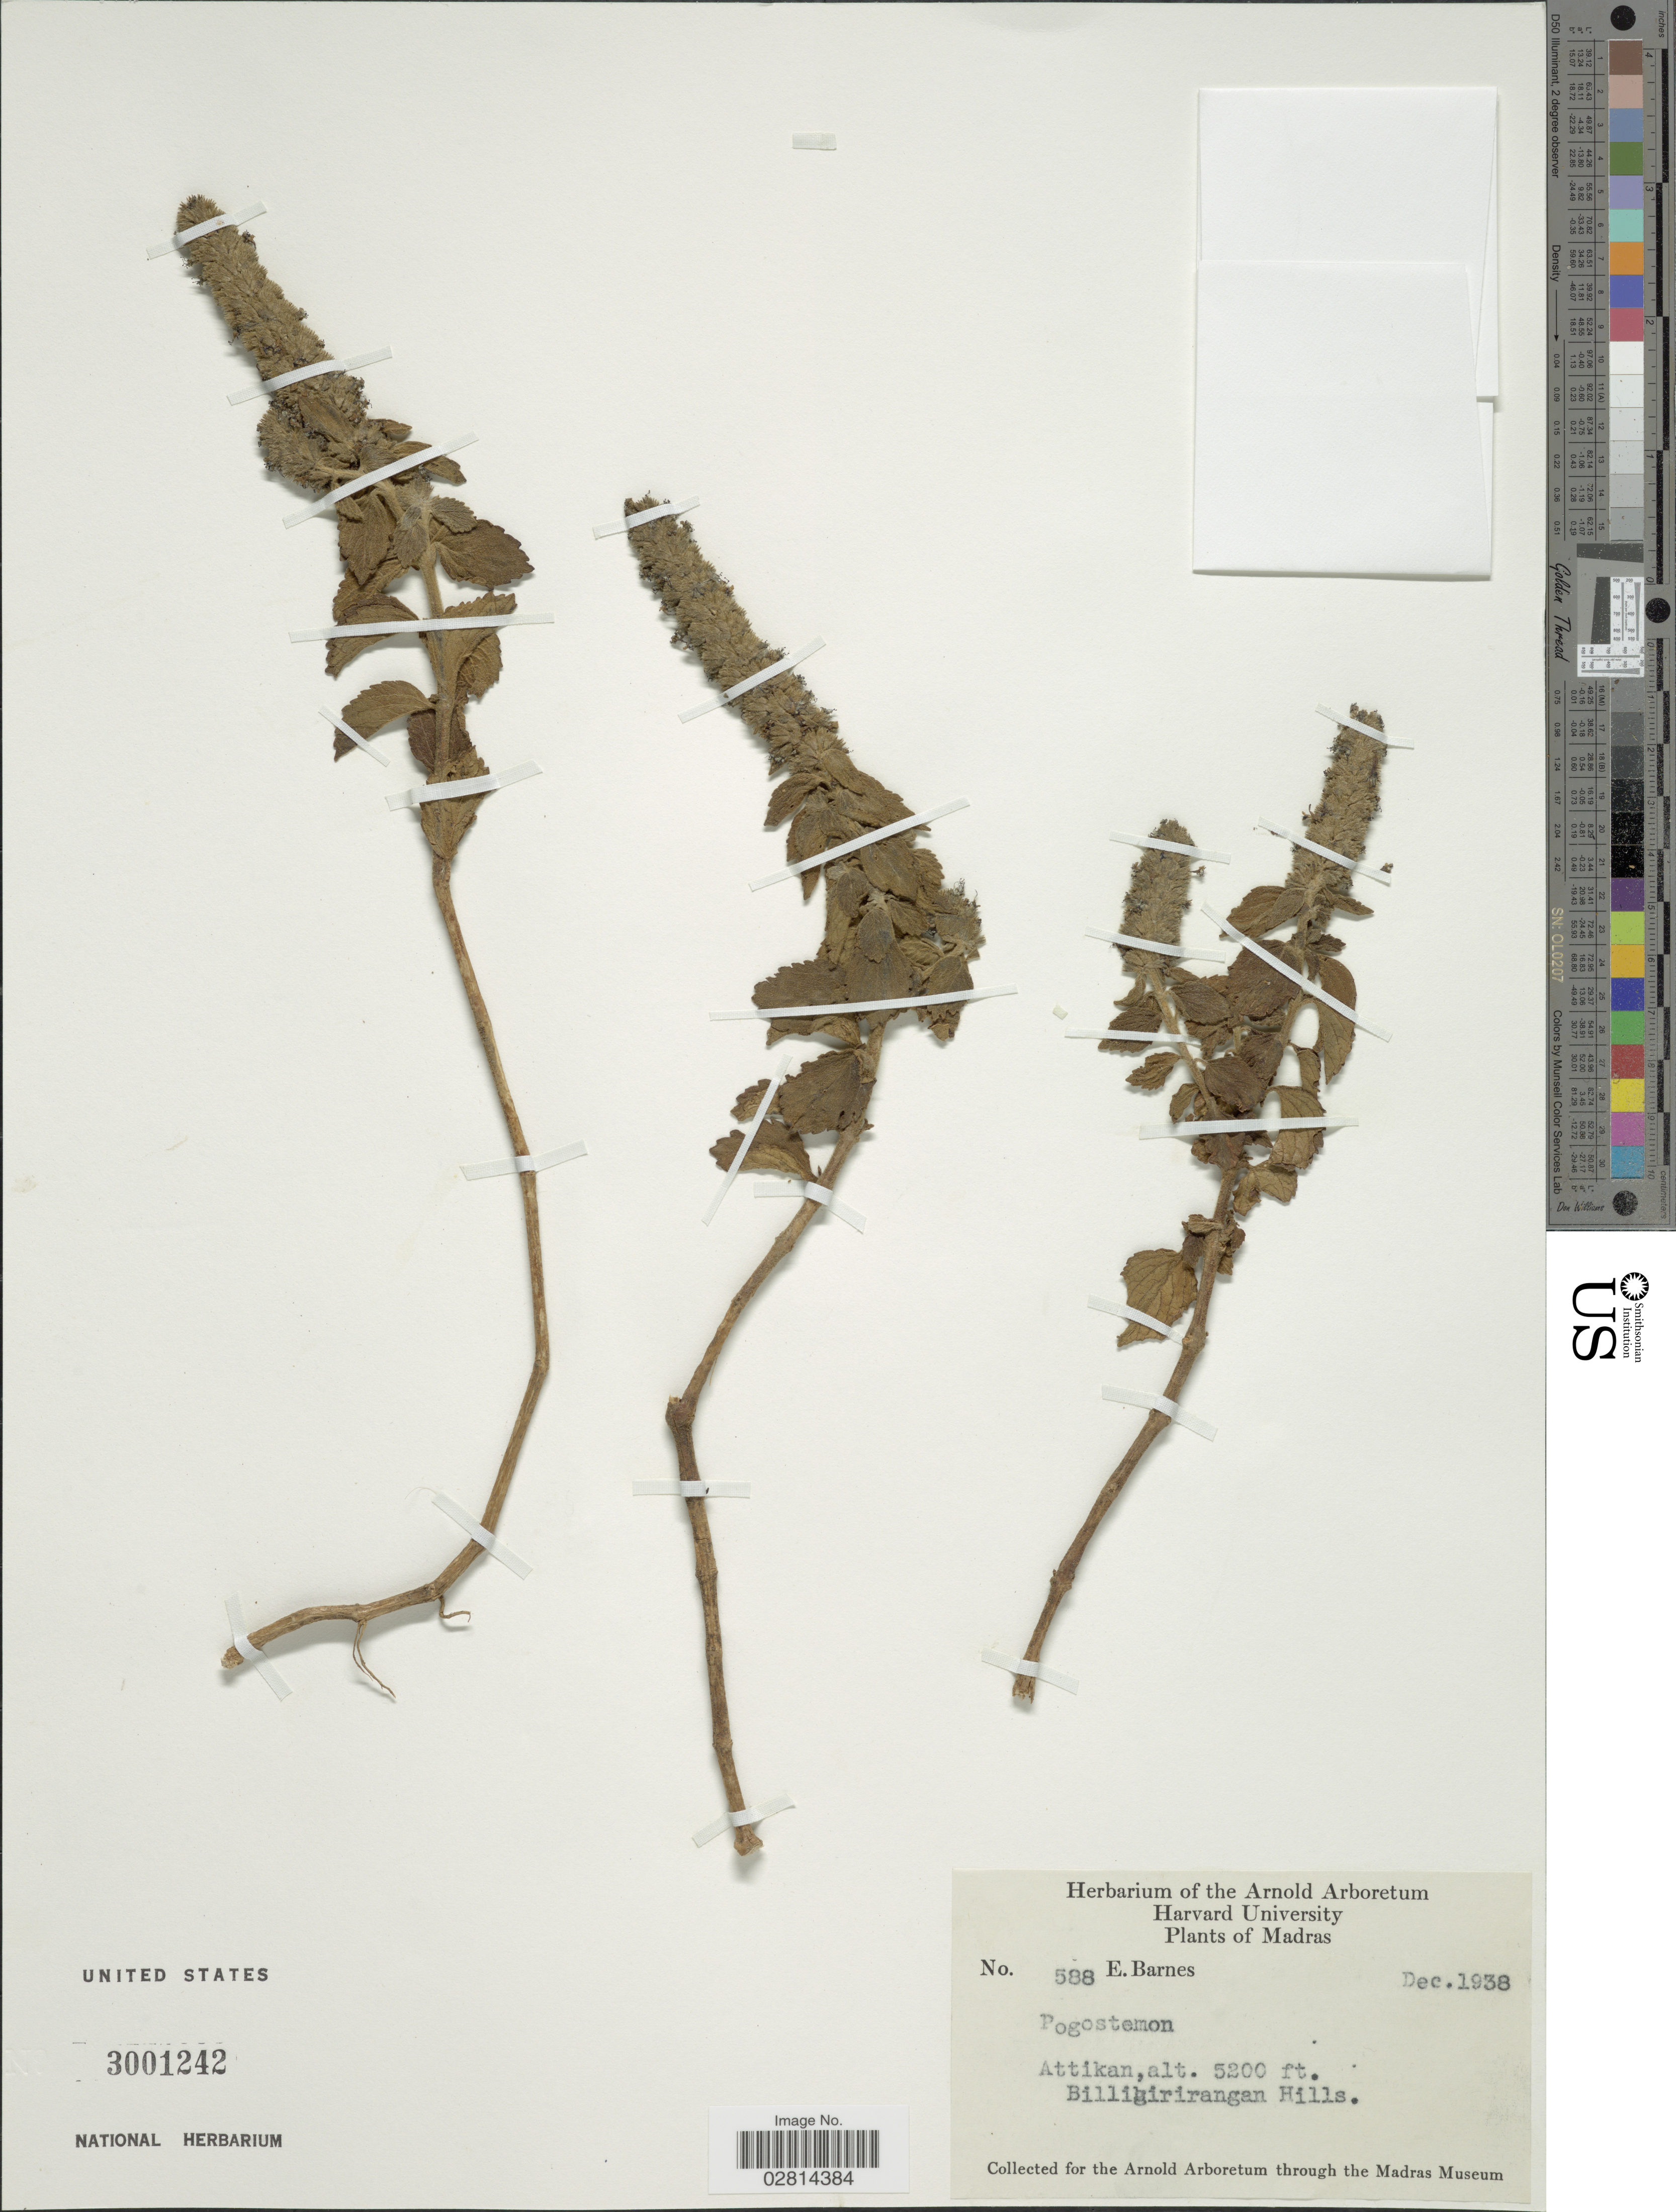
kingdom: Plantae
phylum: Tracheophyta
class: Magnoliopsida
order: Lamiales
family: Lamiaceae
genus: Pogostemon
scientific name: Pogostemon sp.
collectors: E. Barnes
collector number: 588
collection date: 1938-12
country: India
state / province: Tamil Nadu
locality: Madras. Attikan. Billigirirangan Hills.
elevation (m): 1585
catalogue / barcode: US 3001242